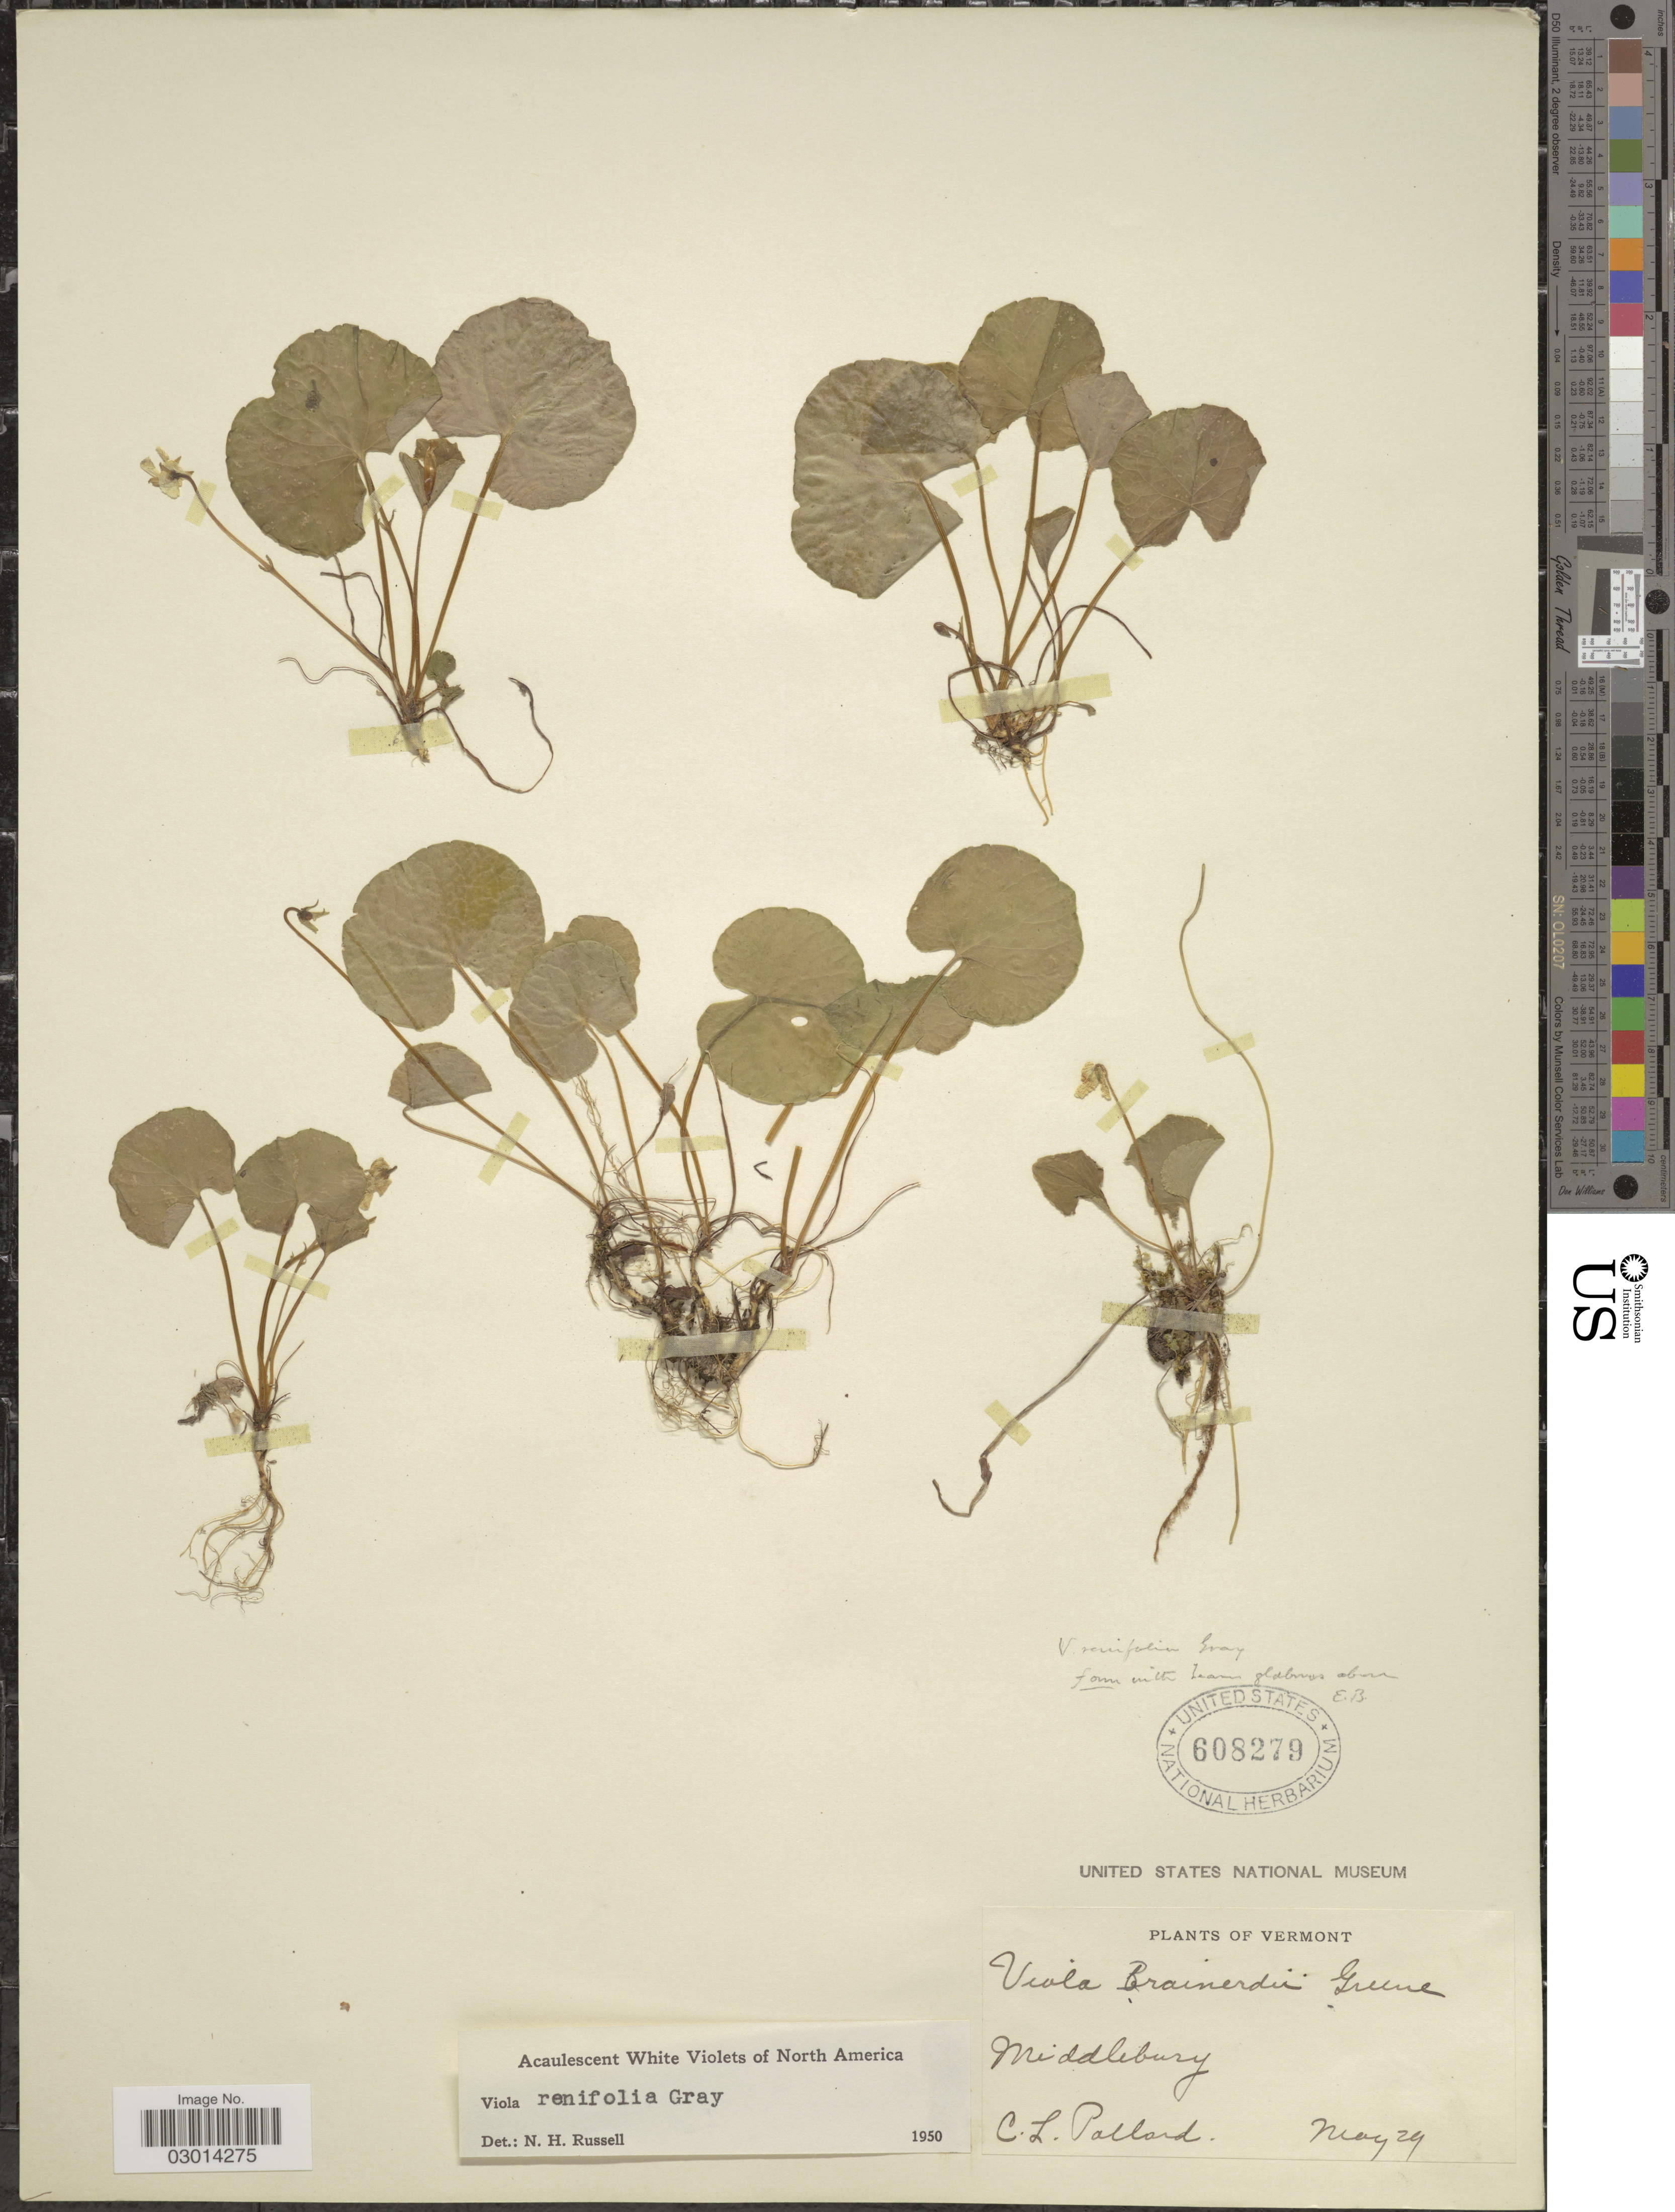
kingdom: Plantae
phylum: Tracheophyta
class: Magnoliopsida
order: Malpighiales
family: Violaceae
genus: Viola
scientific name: Viola renifolia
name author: A. Gray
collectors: C. L. Pollard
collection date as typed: Transcribed d/m/y: /5/29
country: United States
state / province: Vermont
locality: Middlebury.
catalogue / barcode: US 608279